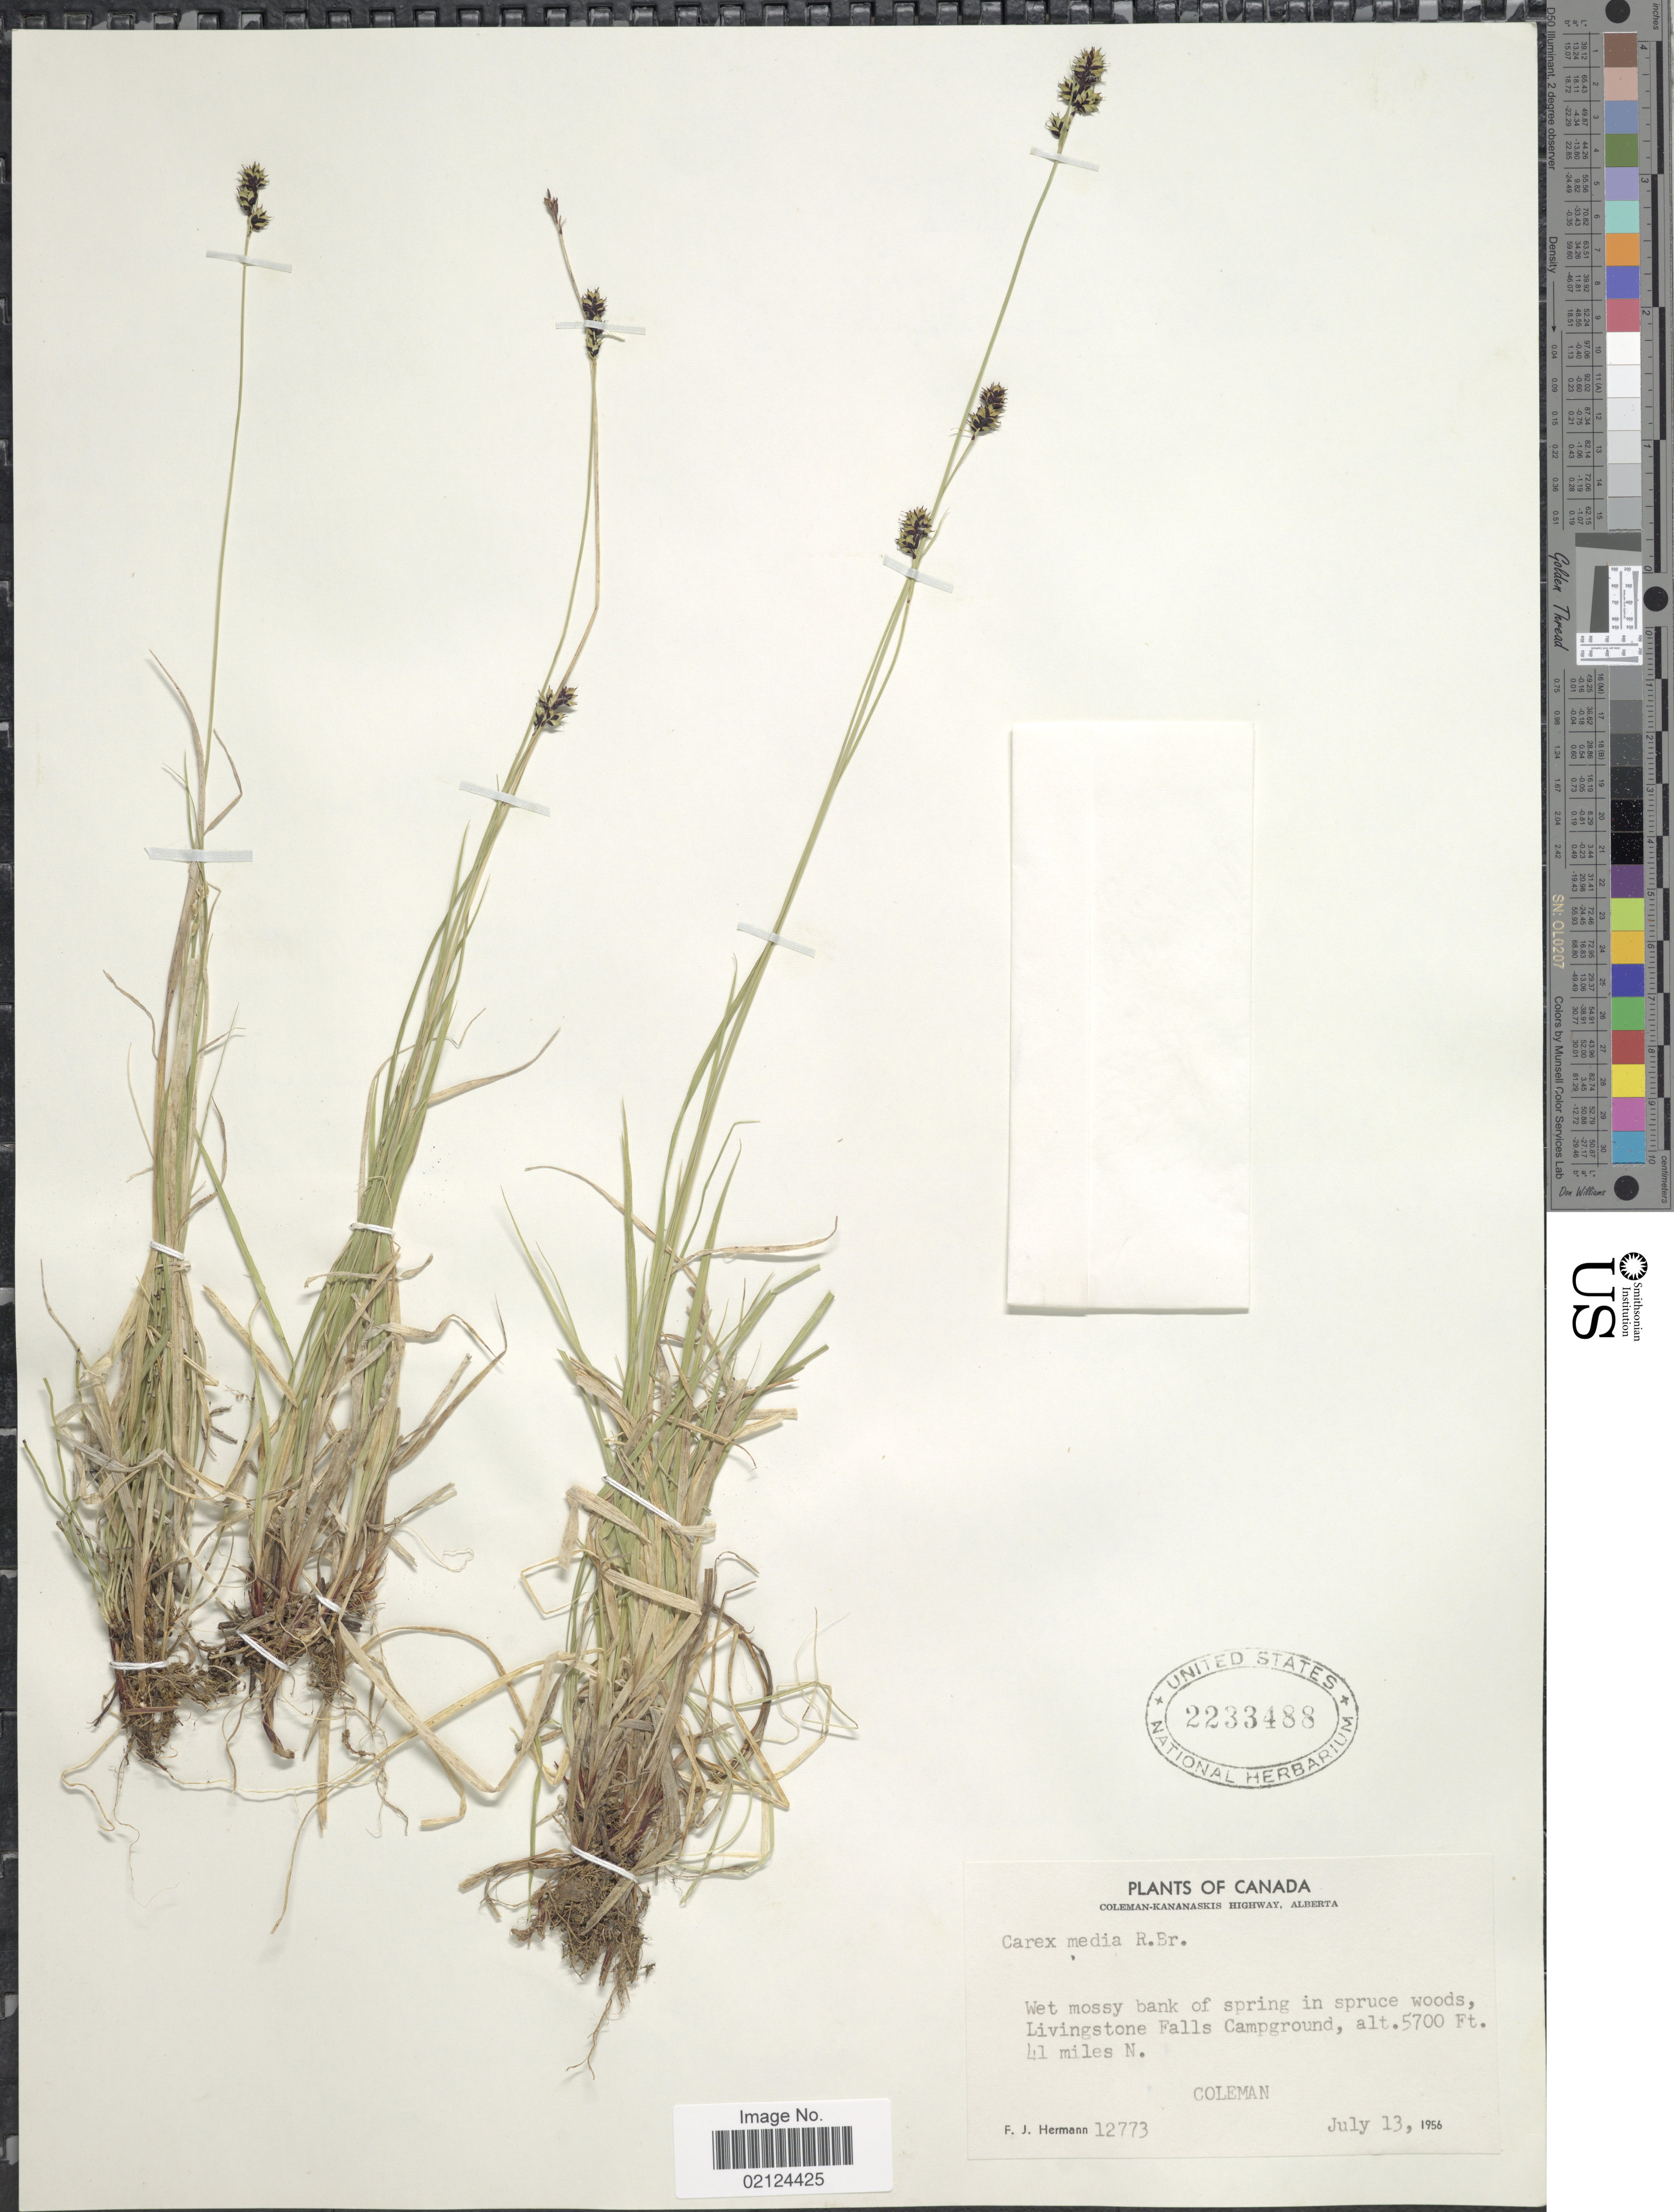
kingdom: Plantae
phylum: Tracheophyta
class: Liliopsida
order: Poales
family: Cyperaceae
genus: Carex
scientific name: Carex media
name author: R. Br.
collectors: F. J. Hermann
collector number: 12773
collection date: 1956-07-13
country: Canada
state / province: Alberta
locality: Coleman-Kananaskis Highway, Livingstone Falls Campground, 41 miles N. Coleman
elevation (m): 1737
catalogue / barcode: US 2233488